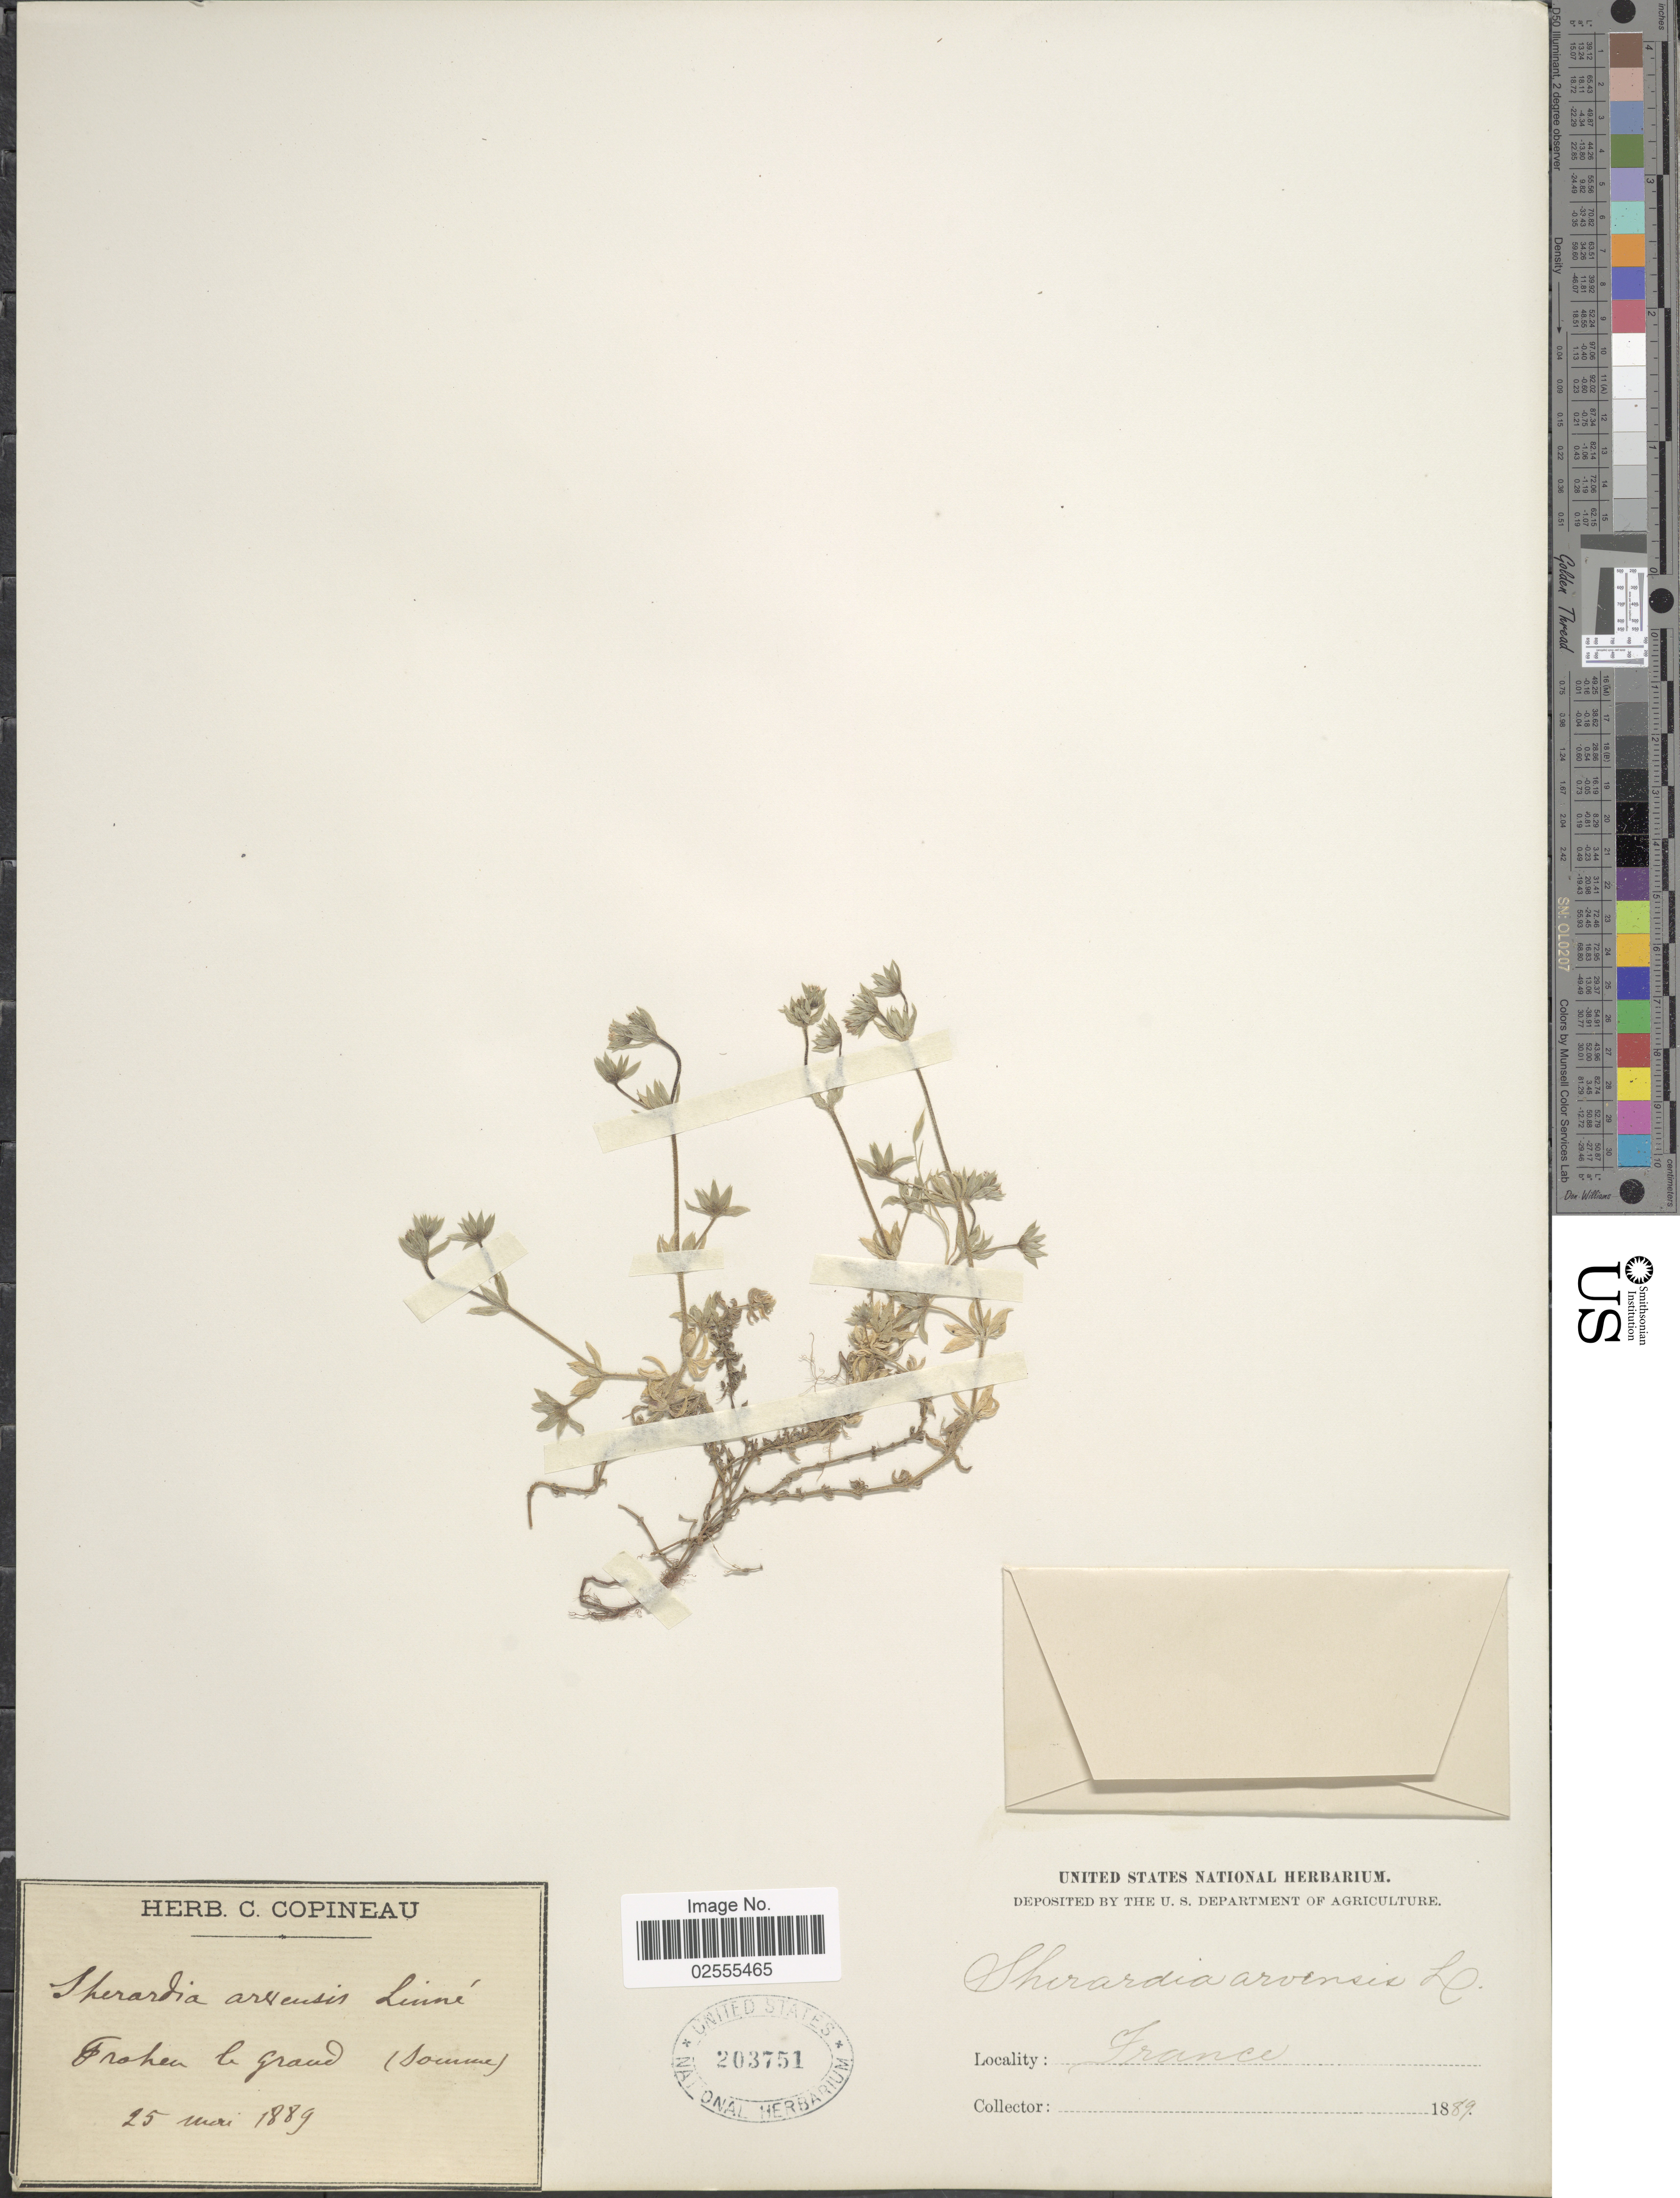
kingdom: Plantae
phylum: Tracheophyta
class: Magnoliopsida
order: Gentianales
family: Rubiaceae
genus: Sherardia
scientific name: Sherardia arvensis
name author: L.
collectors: ex herb. C. Copineau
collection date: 1889-05-25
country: France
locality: Frohen le Grand (Somme)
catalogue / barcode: US 203751